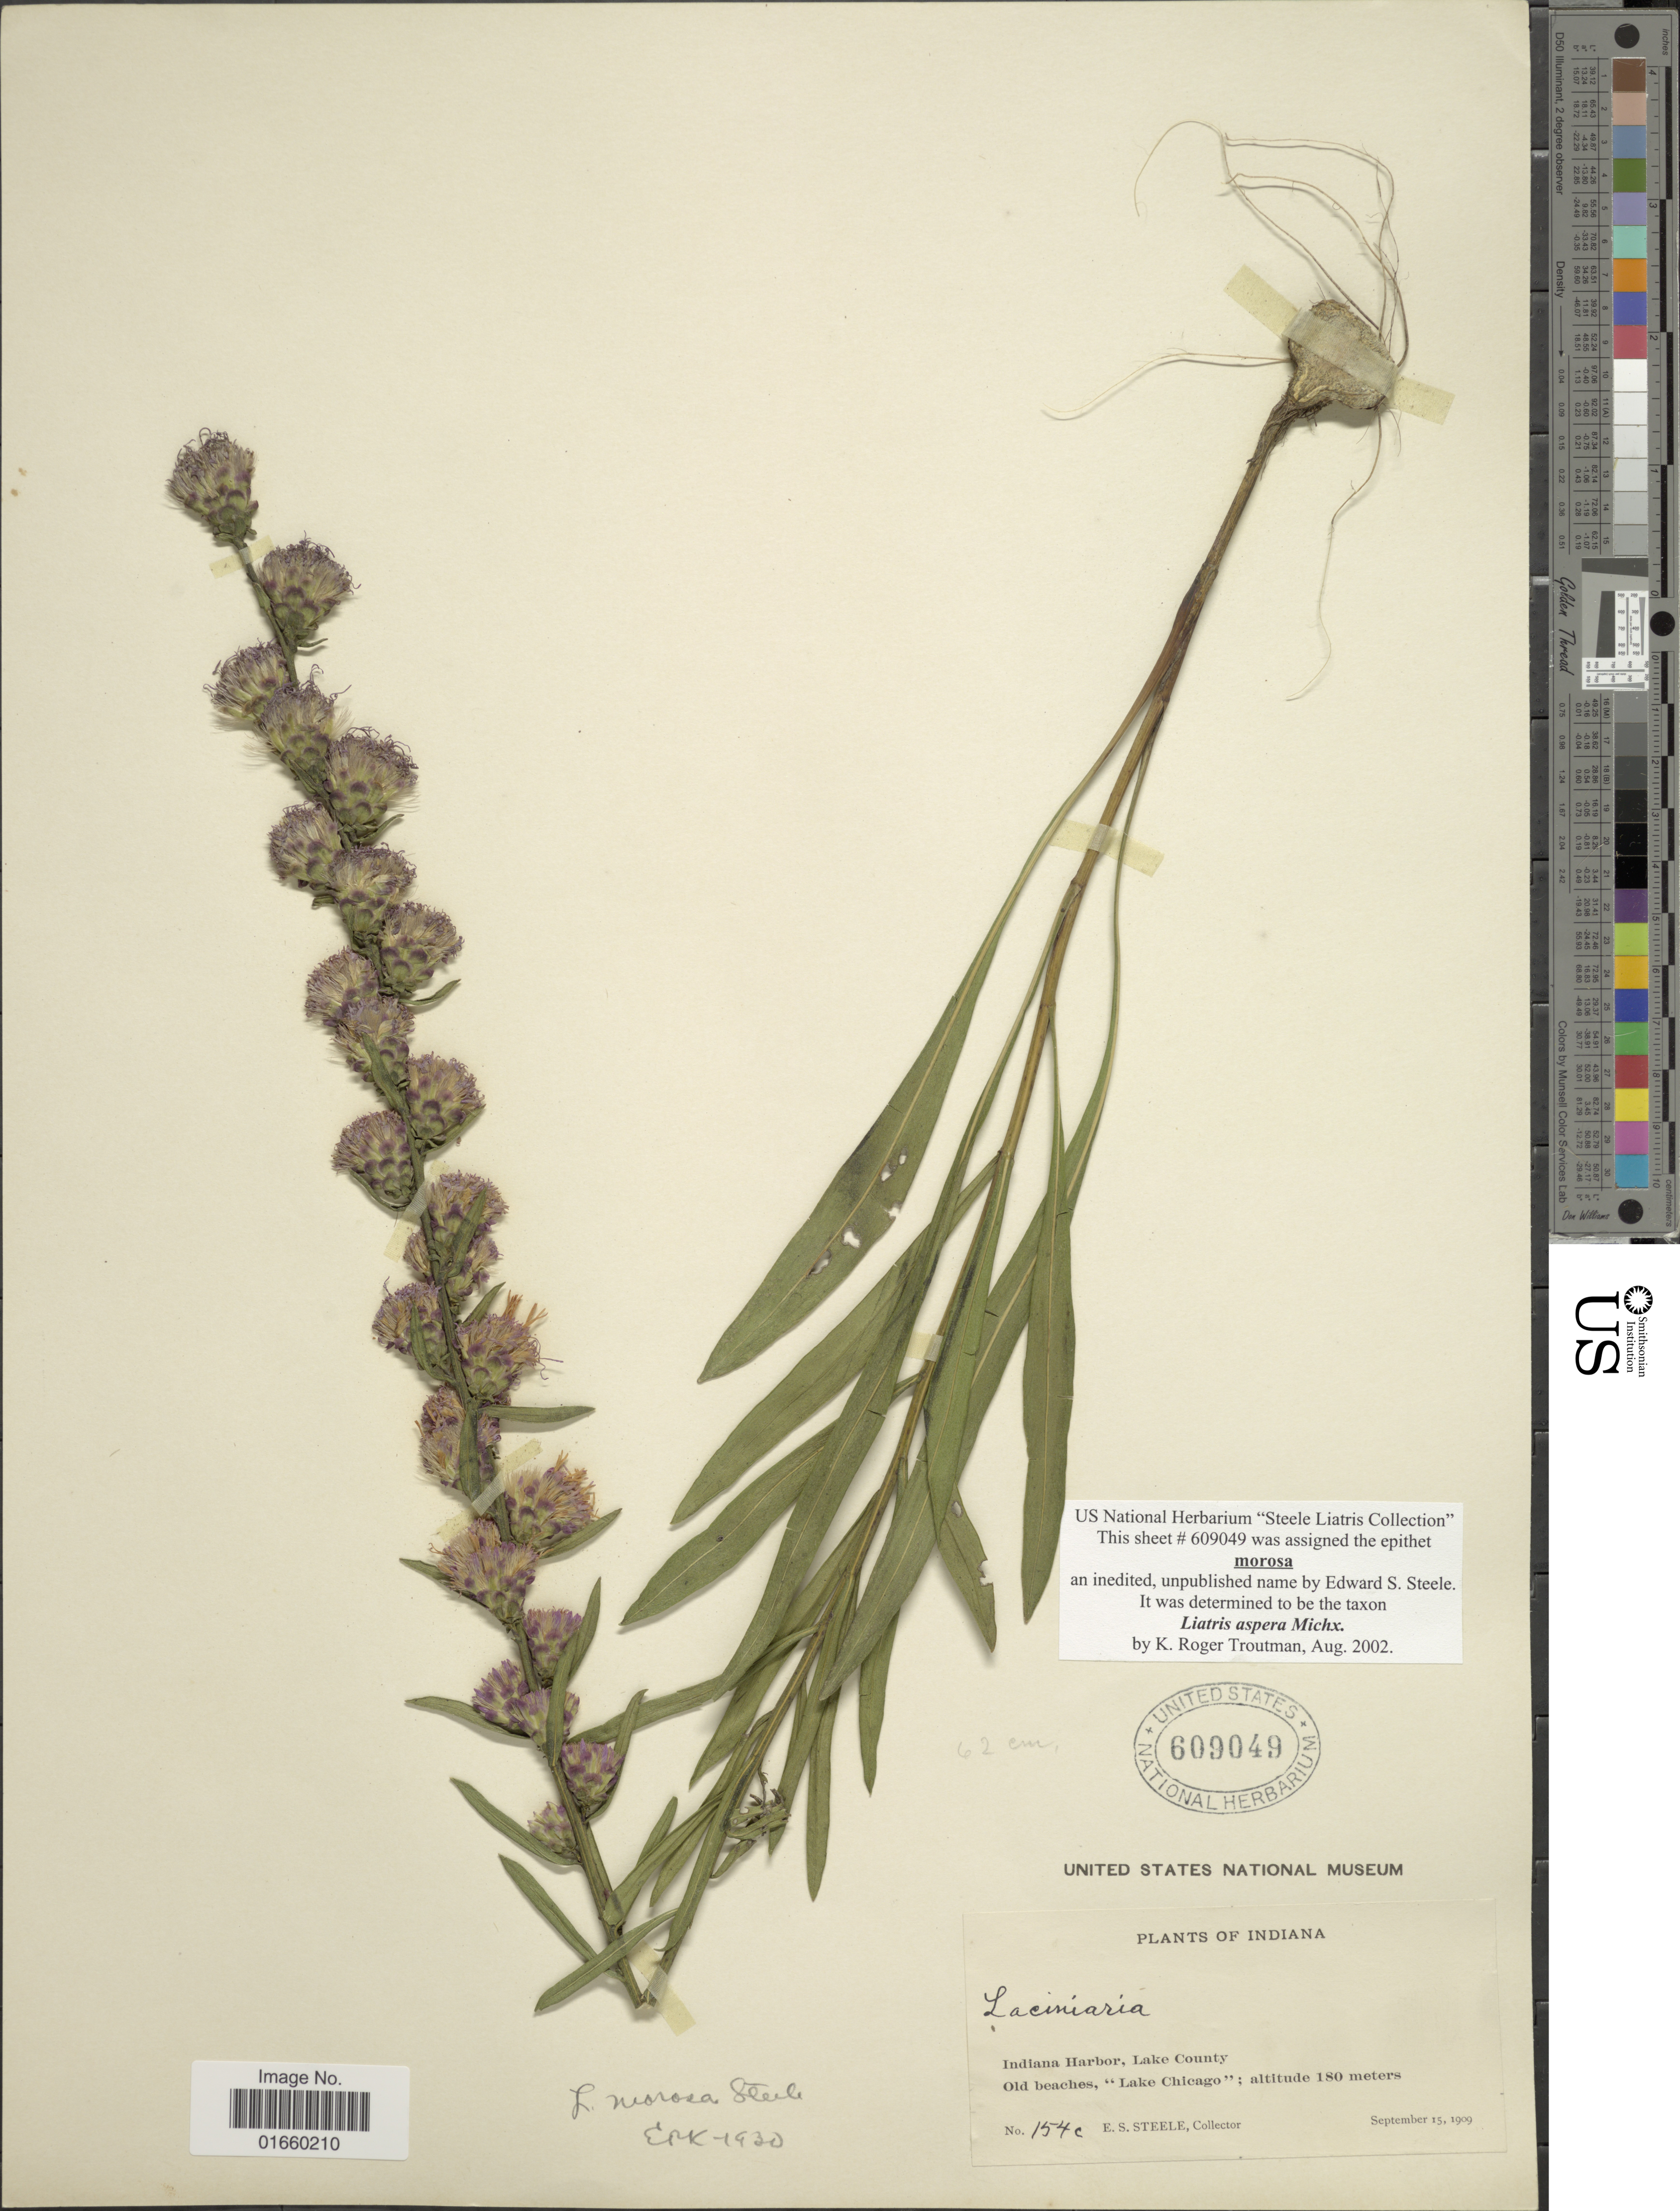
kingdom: Plantae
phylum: Tracheophyta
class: Magnoliopsida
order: Asterales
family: Asteraceae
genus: Liatris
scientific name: Liatris aspera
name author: Michx.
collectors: E. Steele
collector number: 154c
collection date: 1909-09-15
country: United States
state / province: Indiana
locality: Indiana Harbor, Lake County, Old beaches, "Lake Chicago"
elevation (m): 180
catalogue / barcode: US 609049